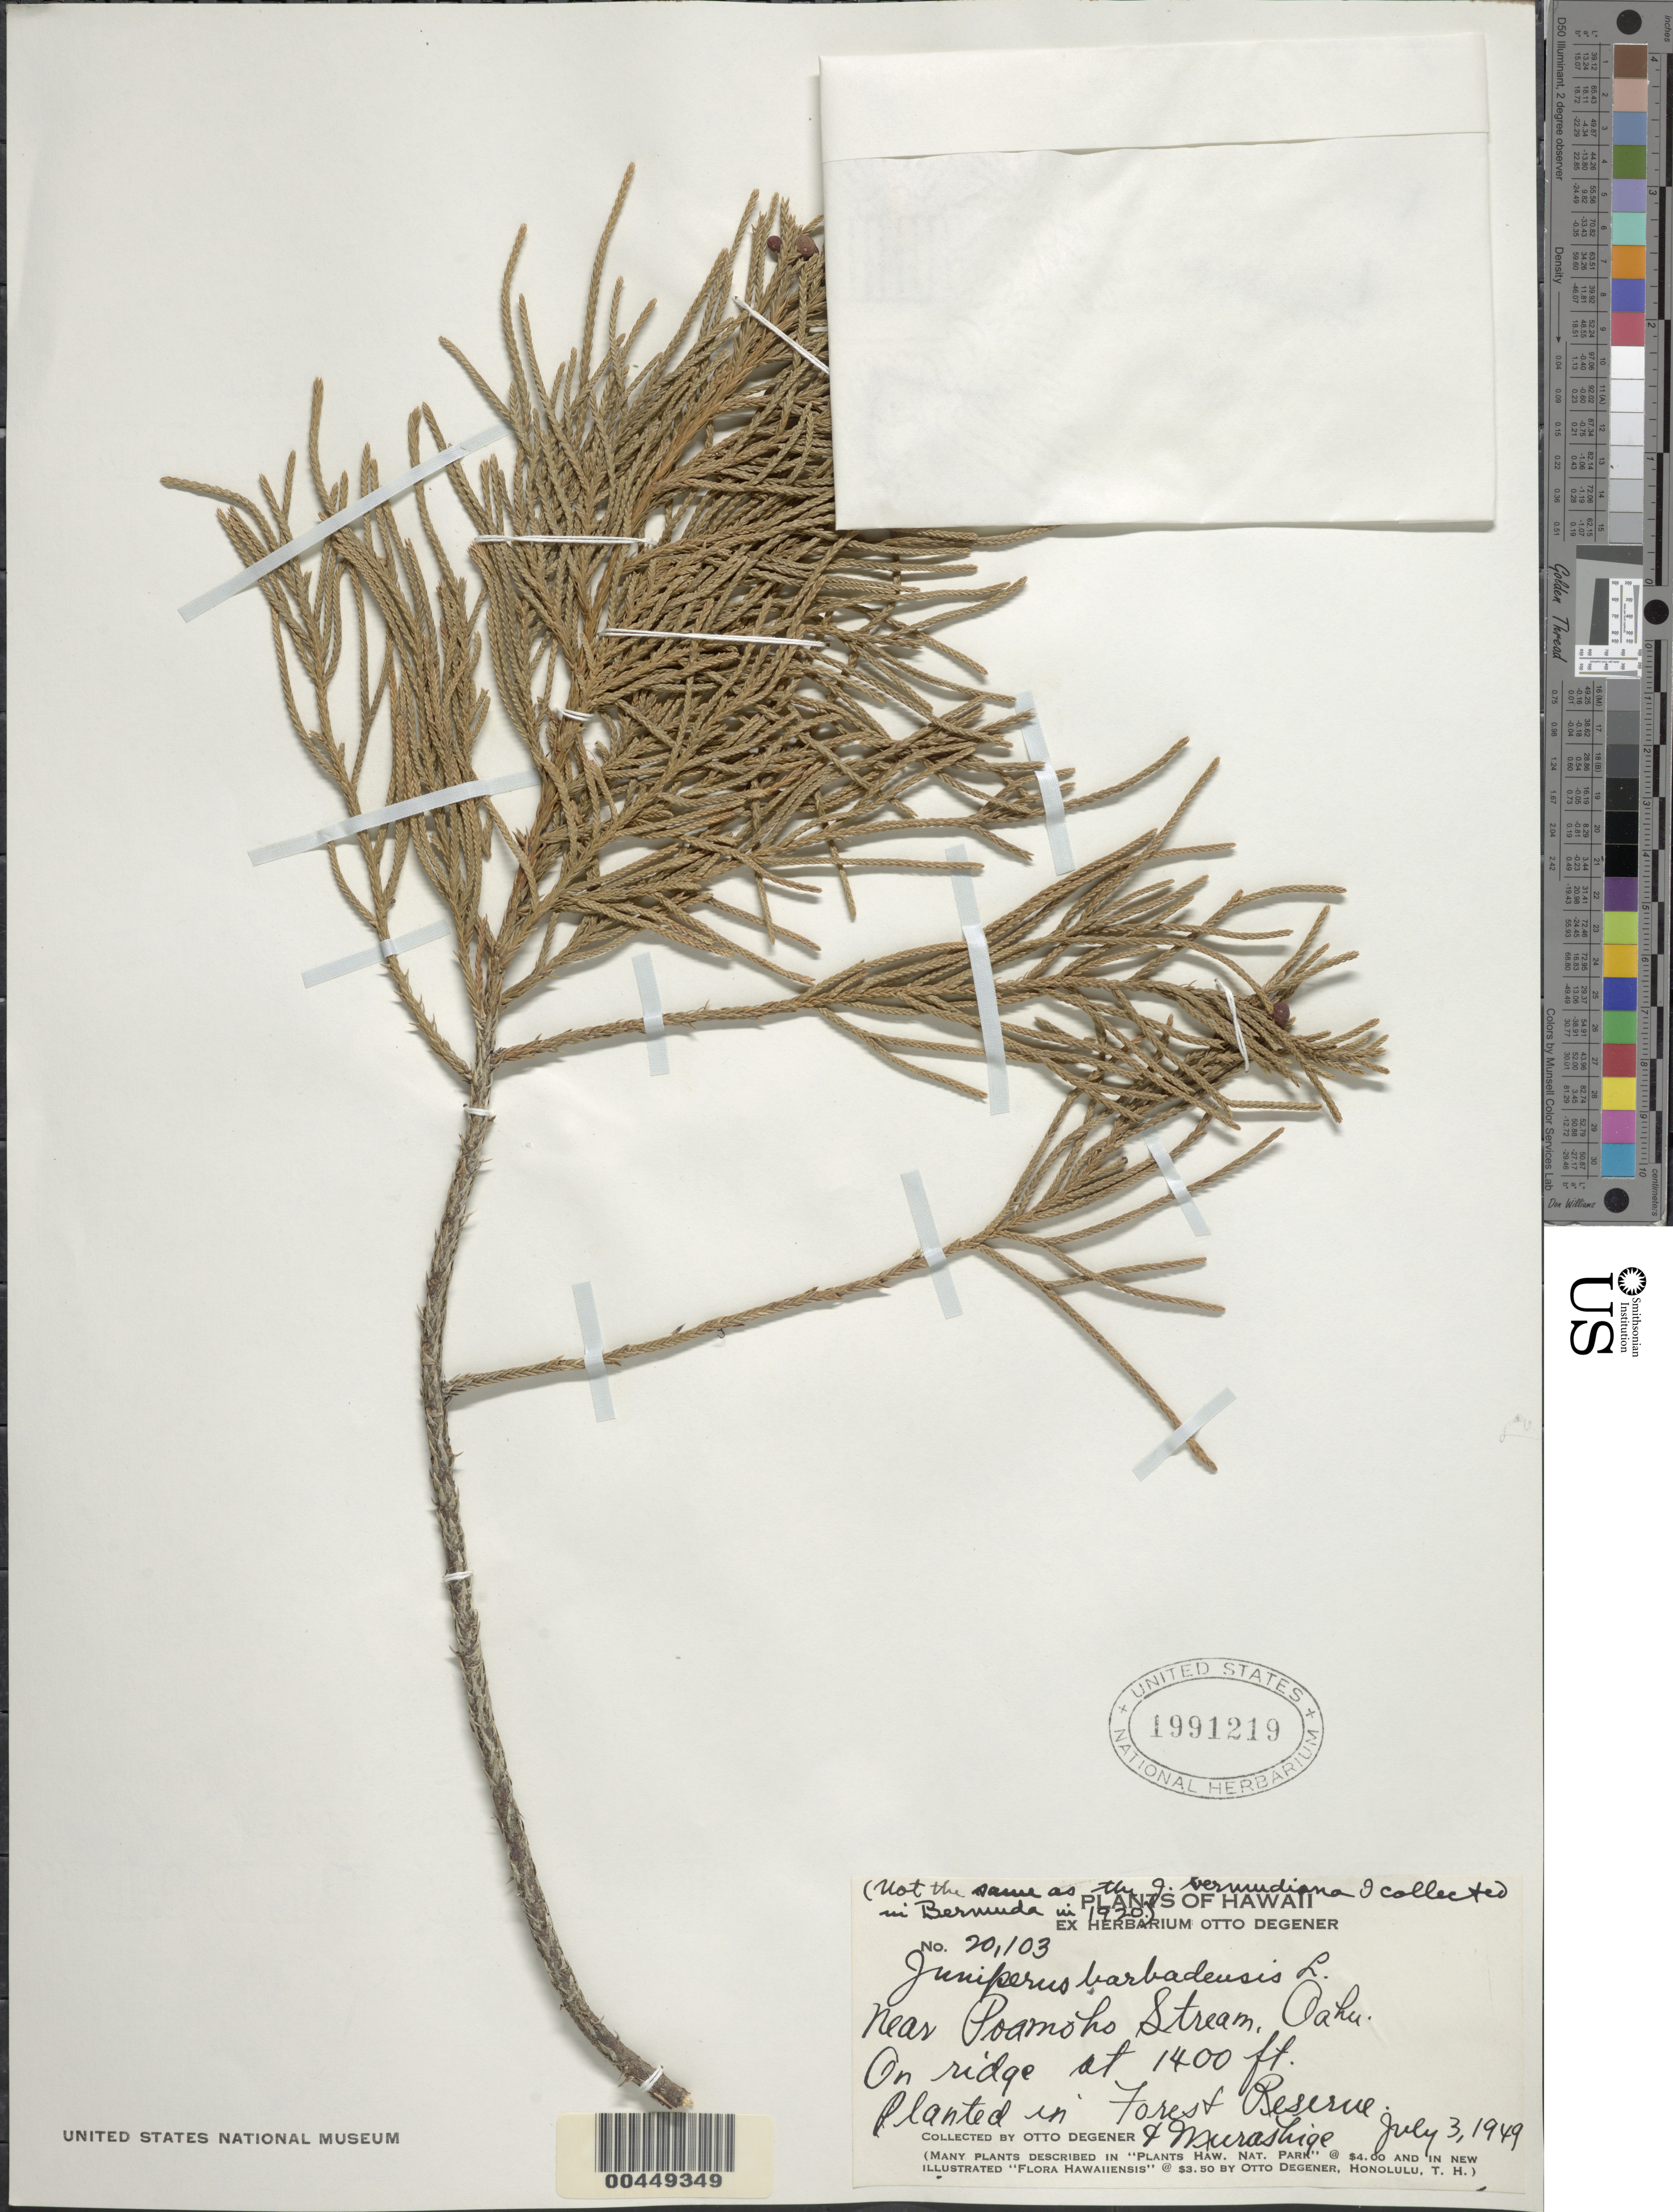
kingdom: Plantae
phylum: Tracheophyta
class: Pinopsida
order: Pinales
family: Cupressaceae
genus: Juniperus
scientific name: Juniperus barbadensis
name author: L.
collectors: O. Degener & T. Murashige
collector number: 20103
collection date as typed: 3 Jul 1949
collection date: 1949-07-03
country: United States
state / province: Hawaii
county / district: Honolulu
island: Oahu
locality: Near Poamoho Stream, in For Res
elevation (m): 427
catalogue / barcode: US 1991219